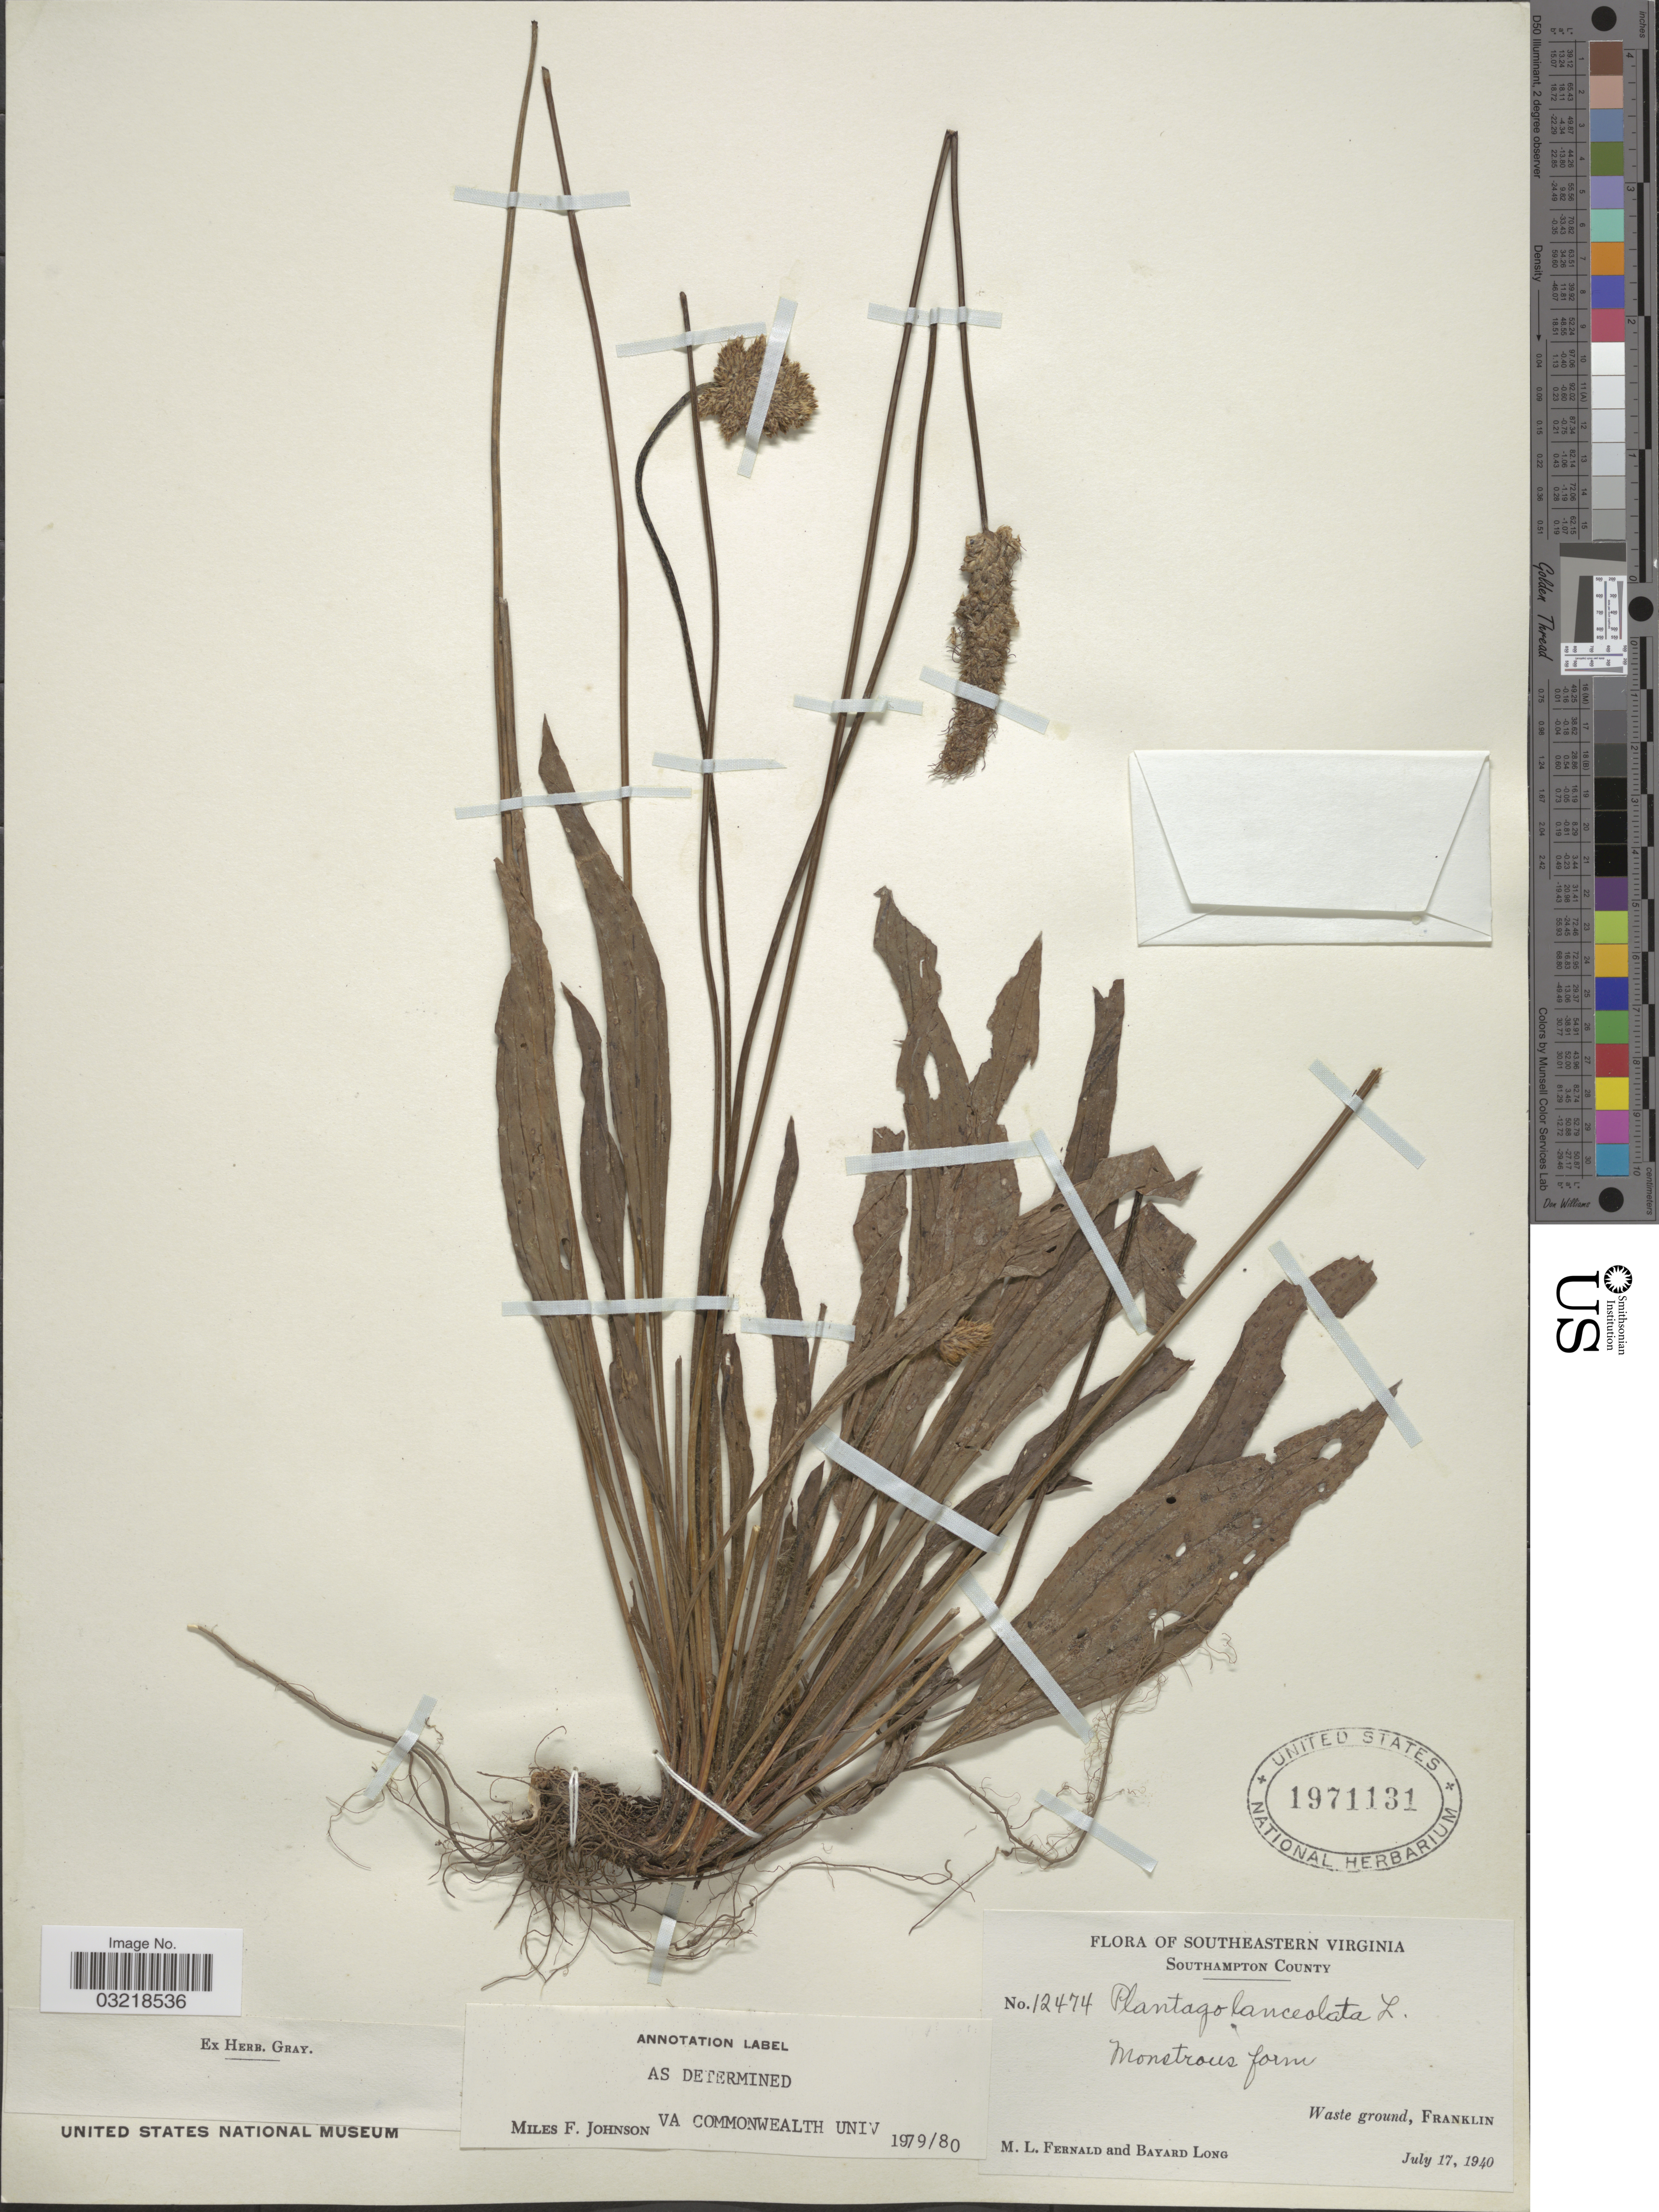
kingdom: Plantae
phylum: Tracheophyta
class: Magnoliopsida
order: Lamiales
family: Plantaginaceae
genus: Plantago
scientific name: Plantago lanceolata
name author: L.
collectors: M. L. Fernald & B. Long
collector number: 12474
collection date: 1940-07-17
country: United States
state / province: Virginia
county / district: Southampton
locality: Southeastern Virginia. Southampton County. Monstrous farm. Waste ground, Franklin.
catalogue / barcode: US 1971131